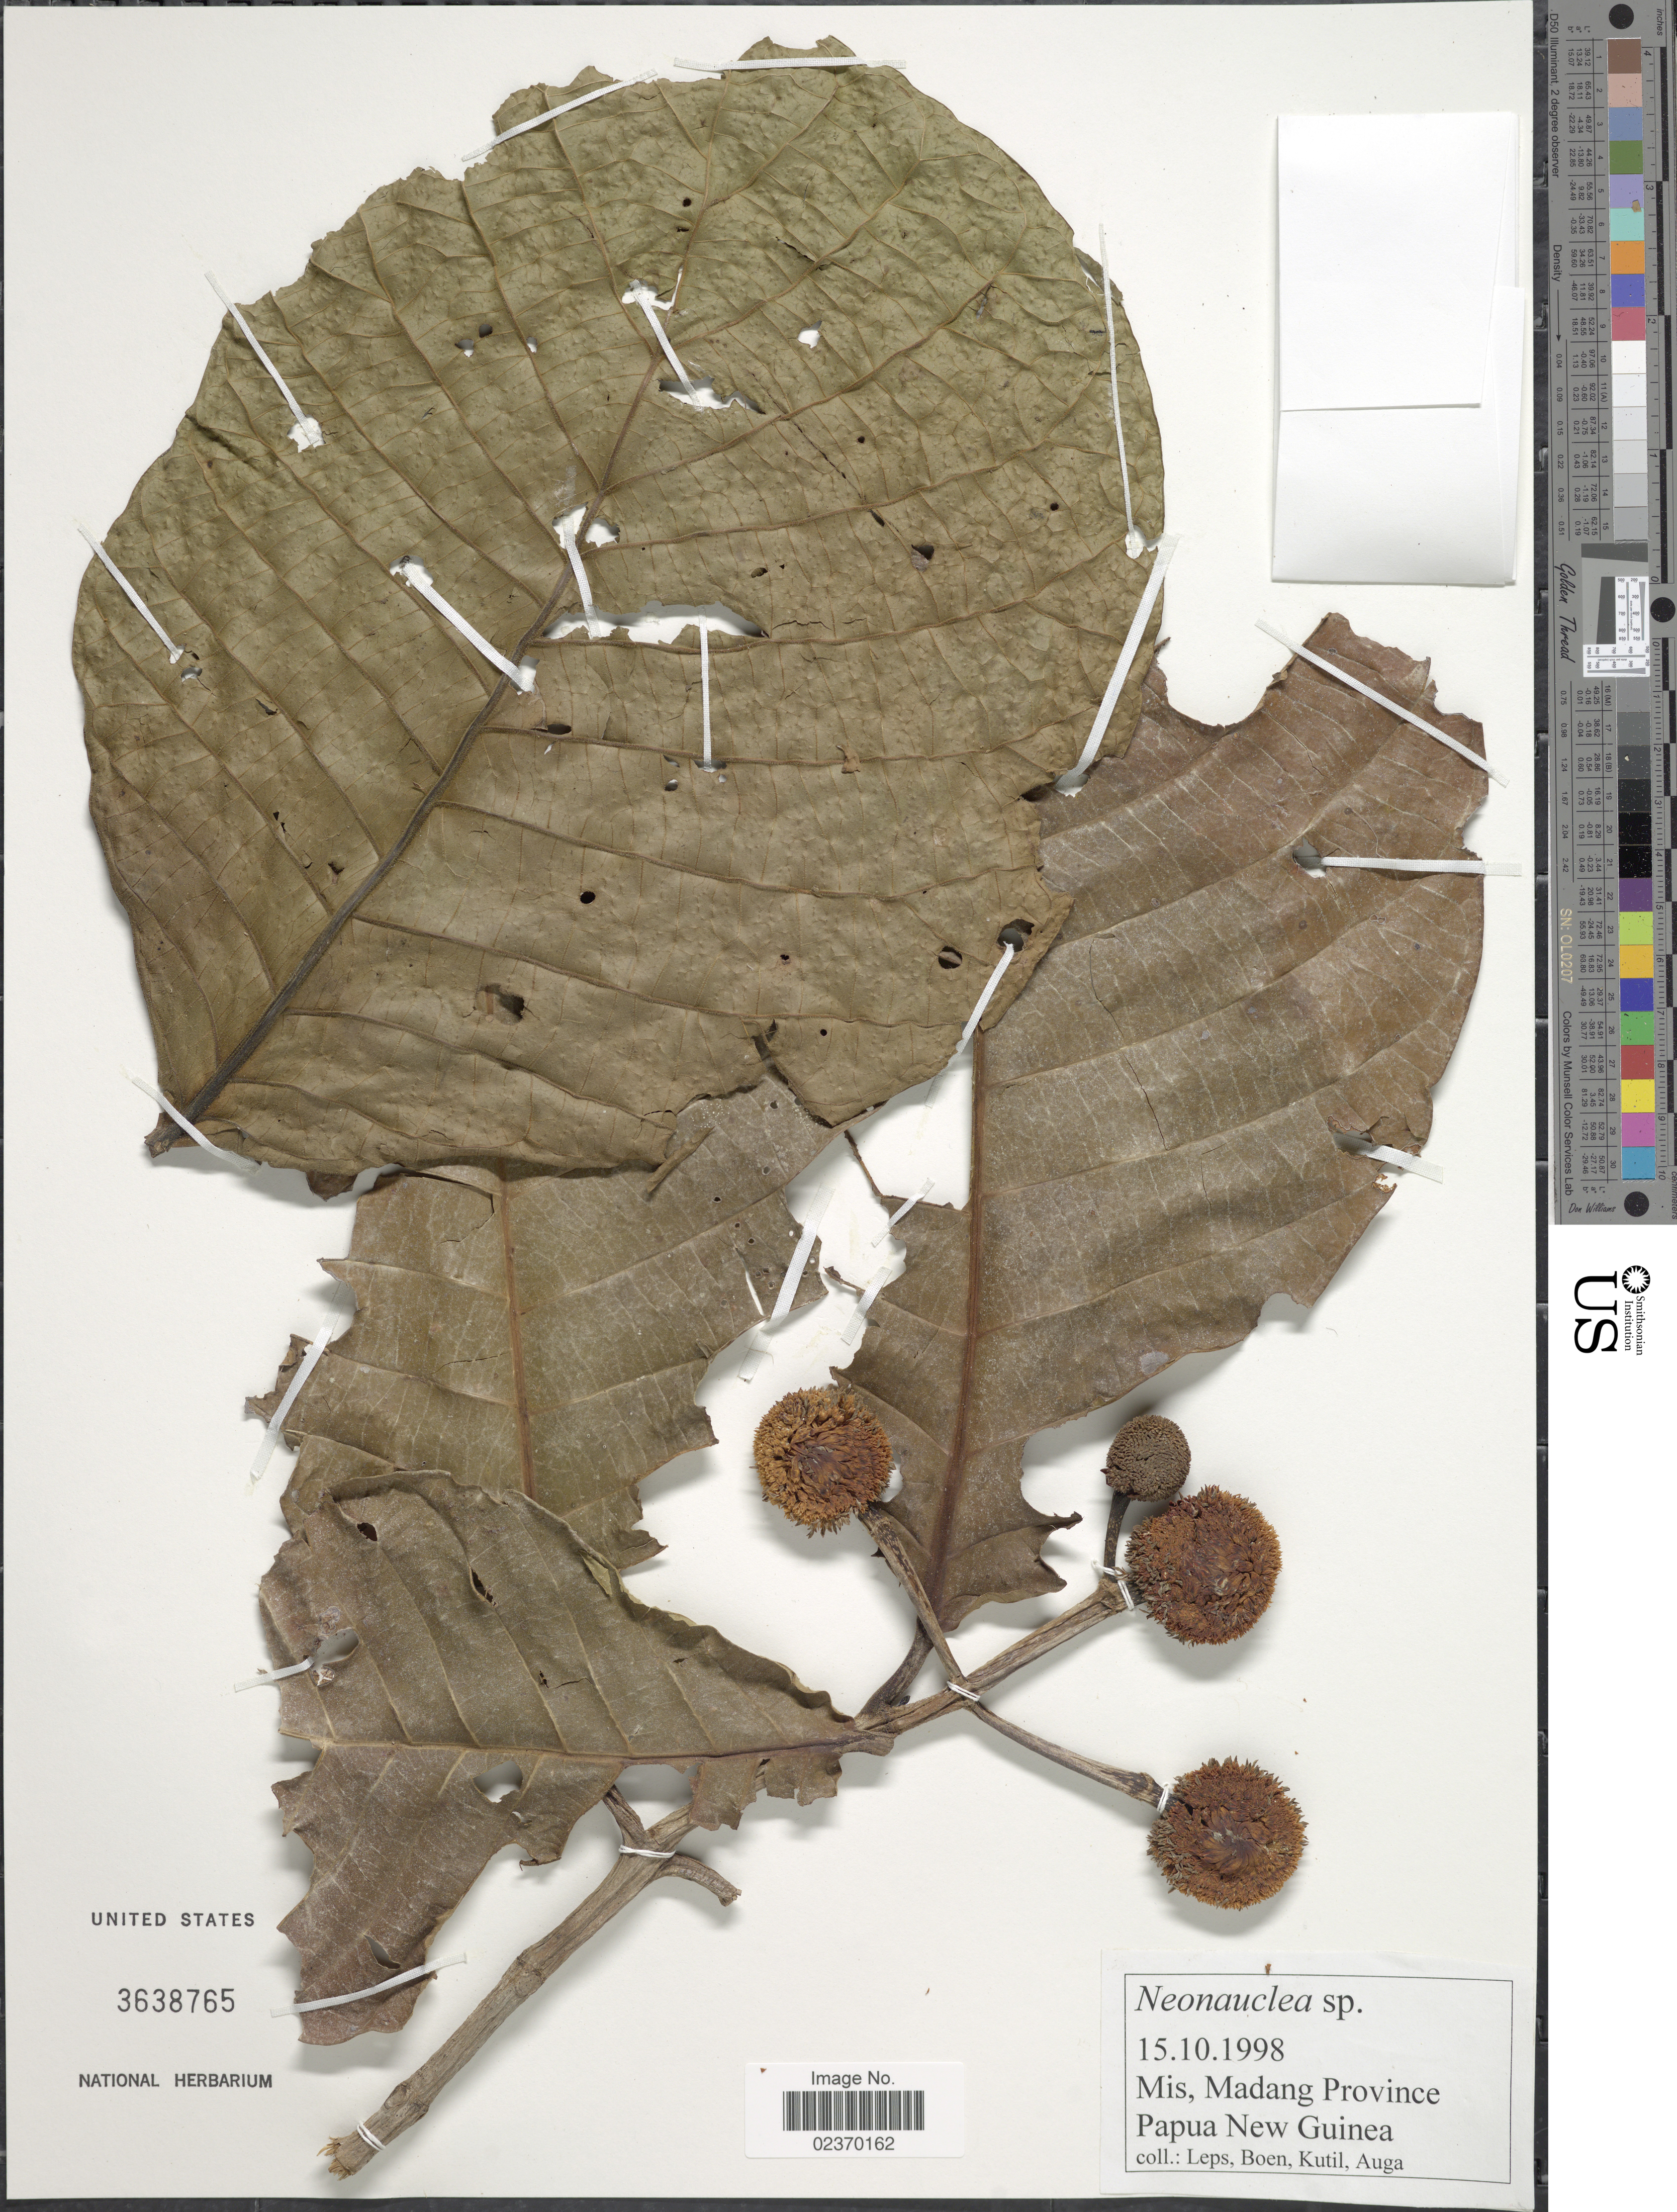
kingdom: Plantae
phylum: Tracheophyta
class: Magnoliopsida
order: Gentianales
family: Rubiaceae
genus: Neonauclea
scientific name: Neonauclea sp.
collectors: Leps, Boen, Kutil & Auga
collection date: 1998-10-15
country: Papua New Guinea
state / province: Madang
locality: Mis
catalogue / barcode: US 3638765